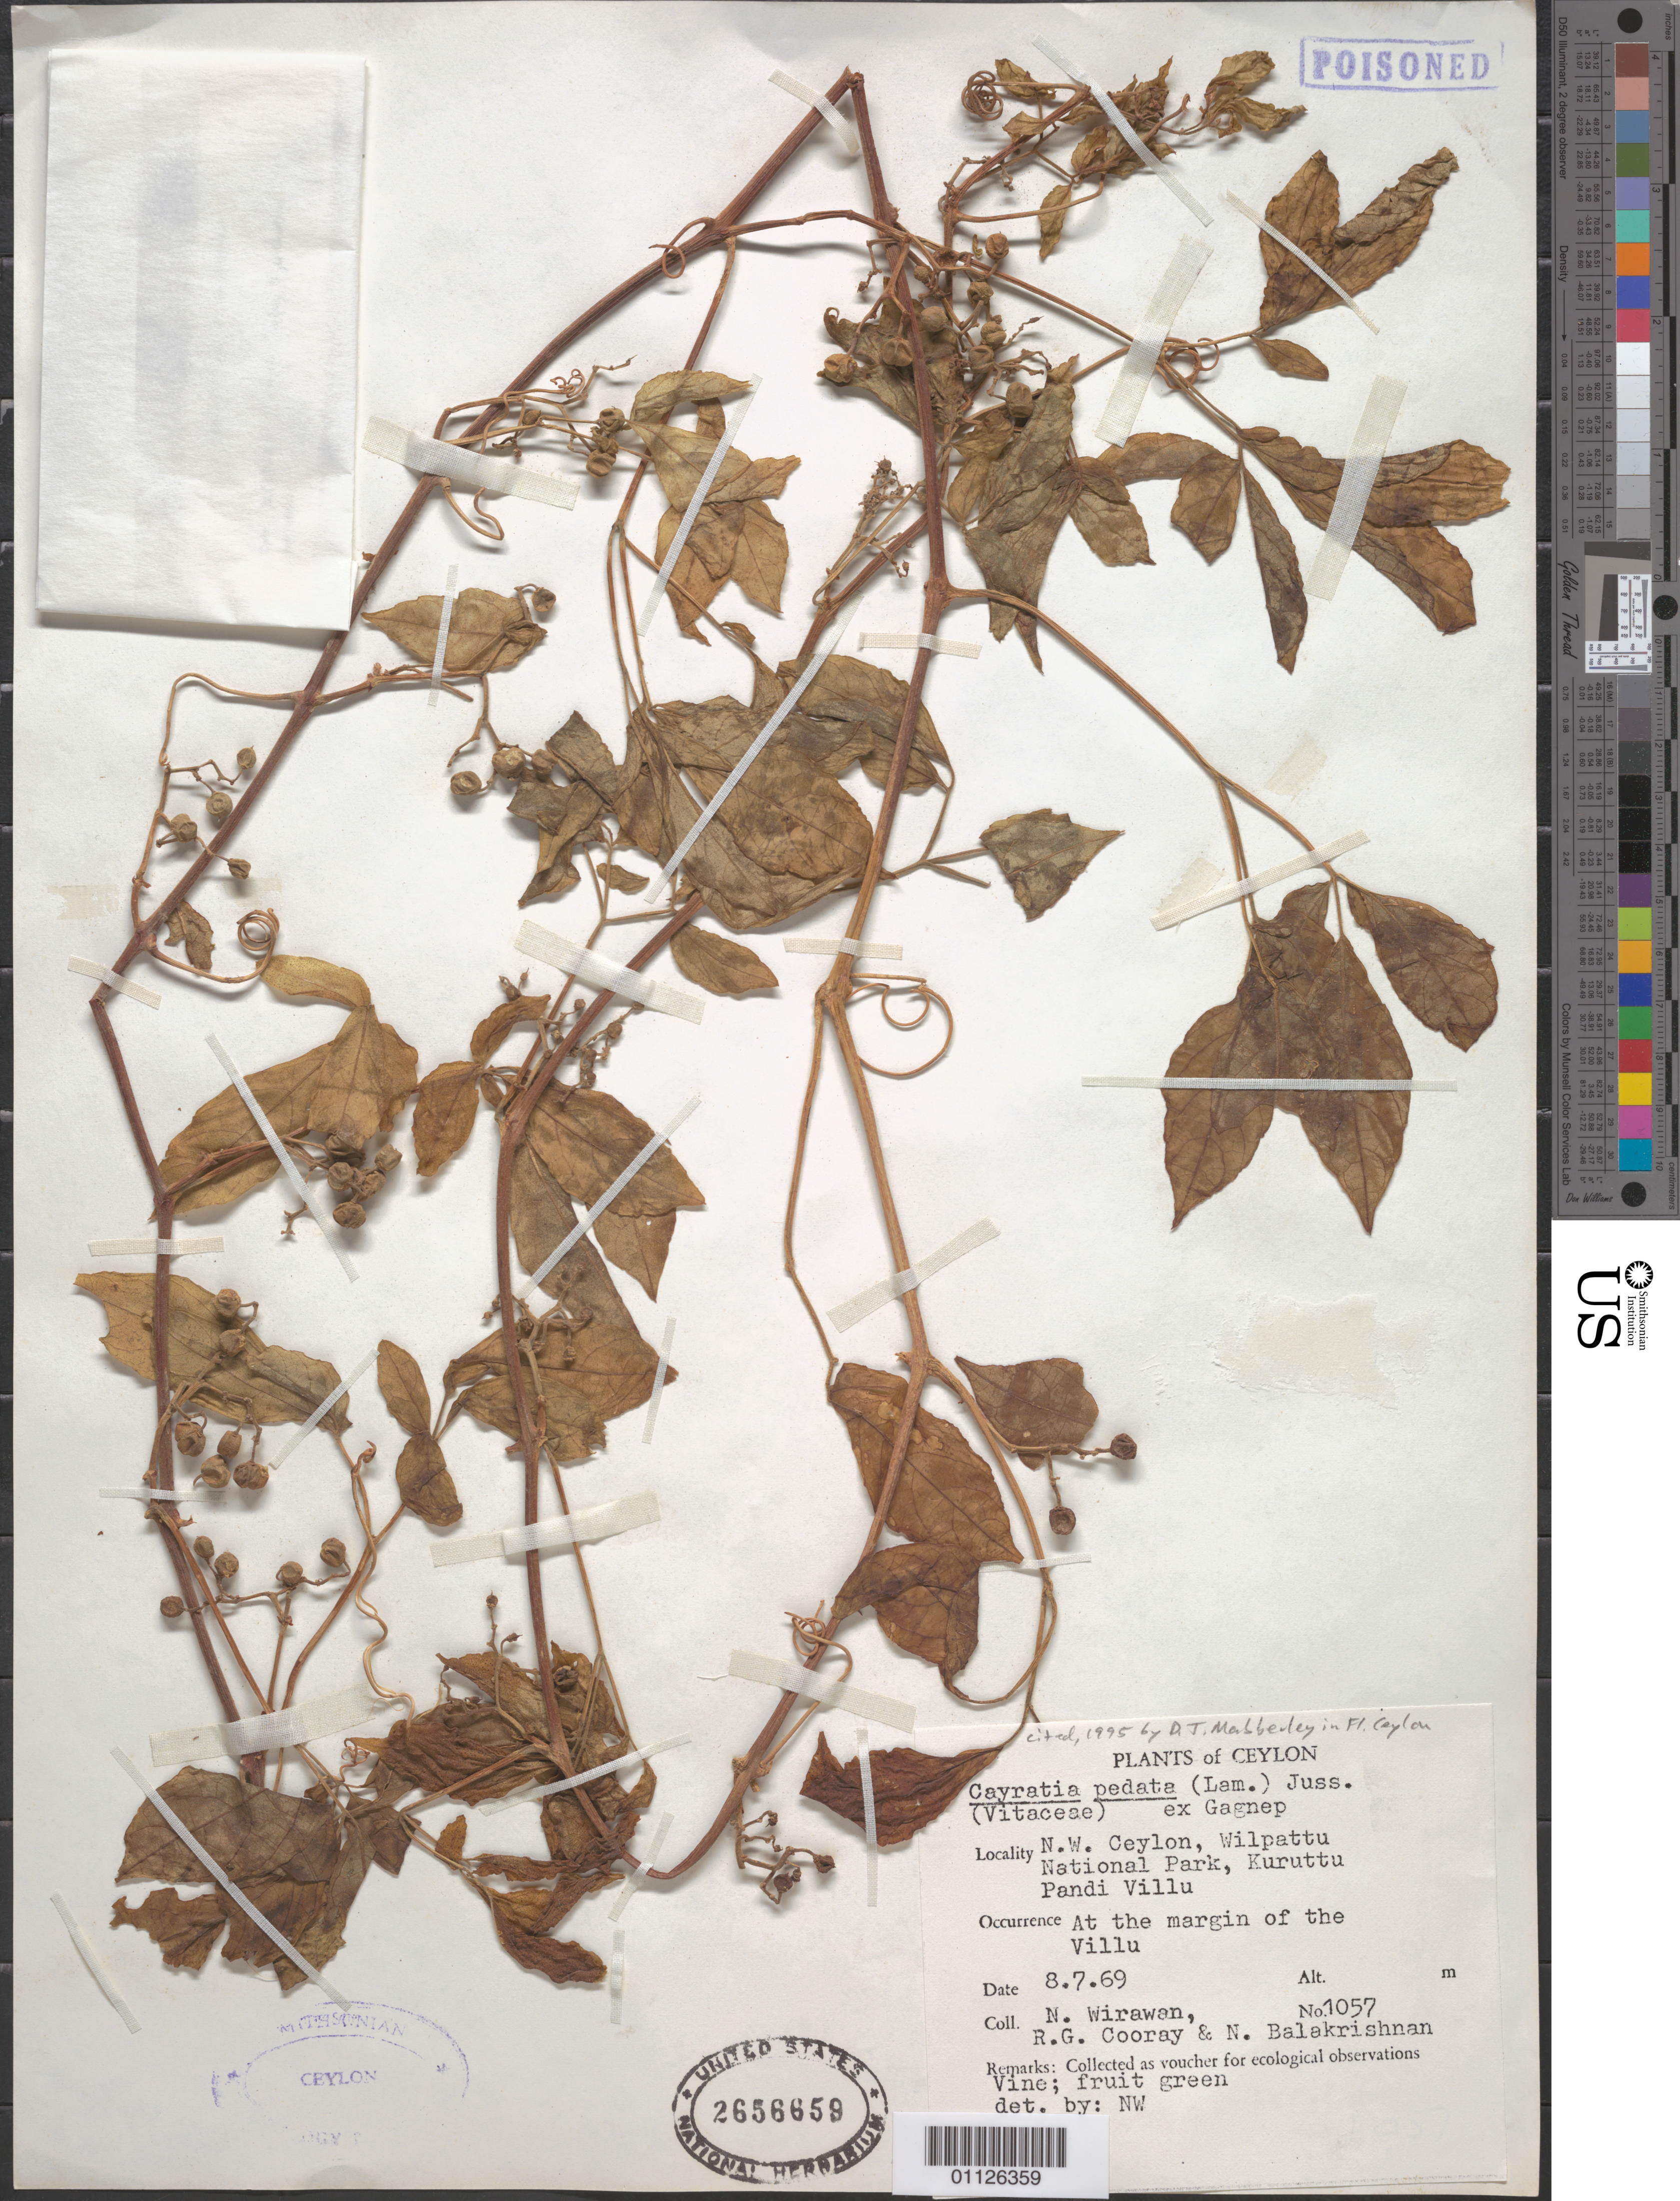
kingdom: Plantae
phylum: Tracheophyta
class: Magnoliopsida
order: Vitales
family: Vitaceae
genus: Cayratia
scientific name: Cayratia pedata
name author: (Lour.) Gagnep.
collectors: N. Wirawan, R. Cooray & N. P. Balakrishnan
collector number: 1057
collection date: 1969-07-08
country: Sri Lanka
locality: Wilpattu National Park, Kuruttu Pandi Villu.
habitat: At the margin of the Villu. Vine.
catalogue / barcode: US 2656659